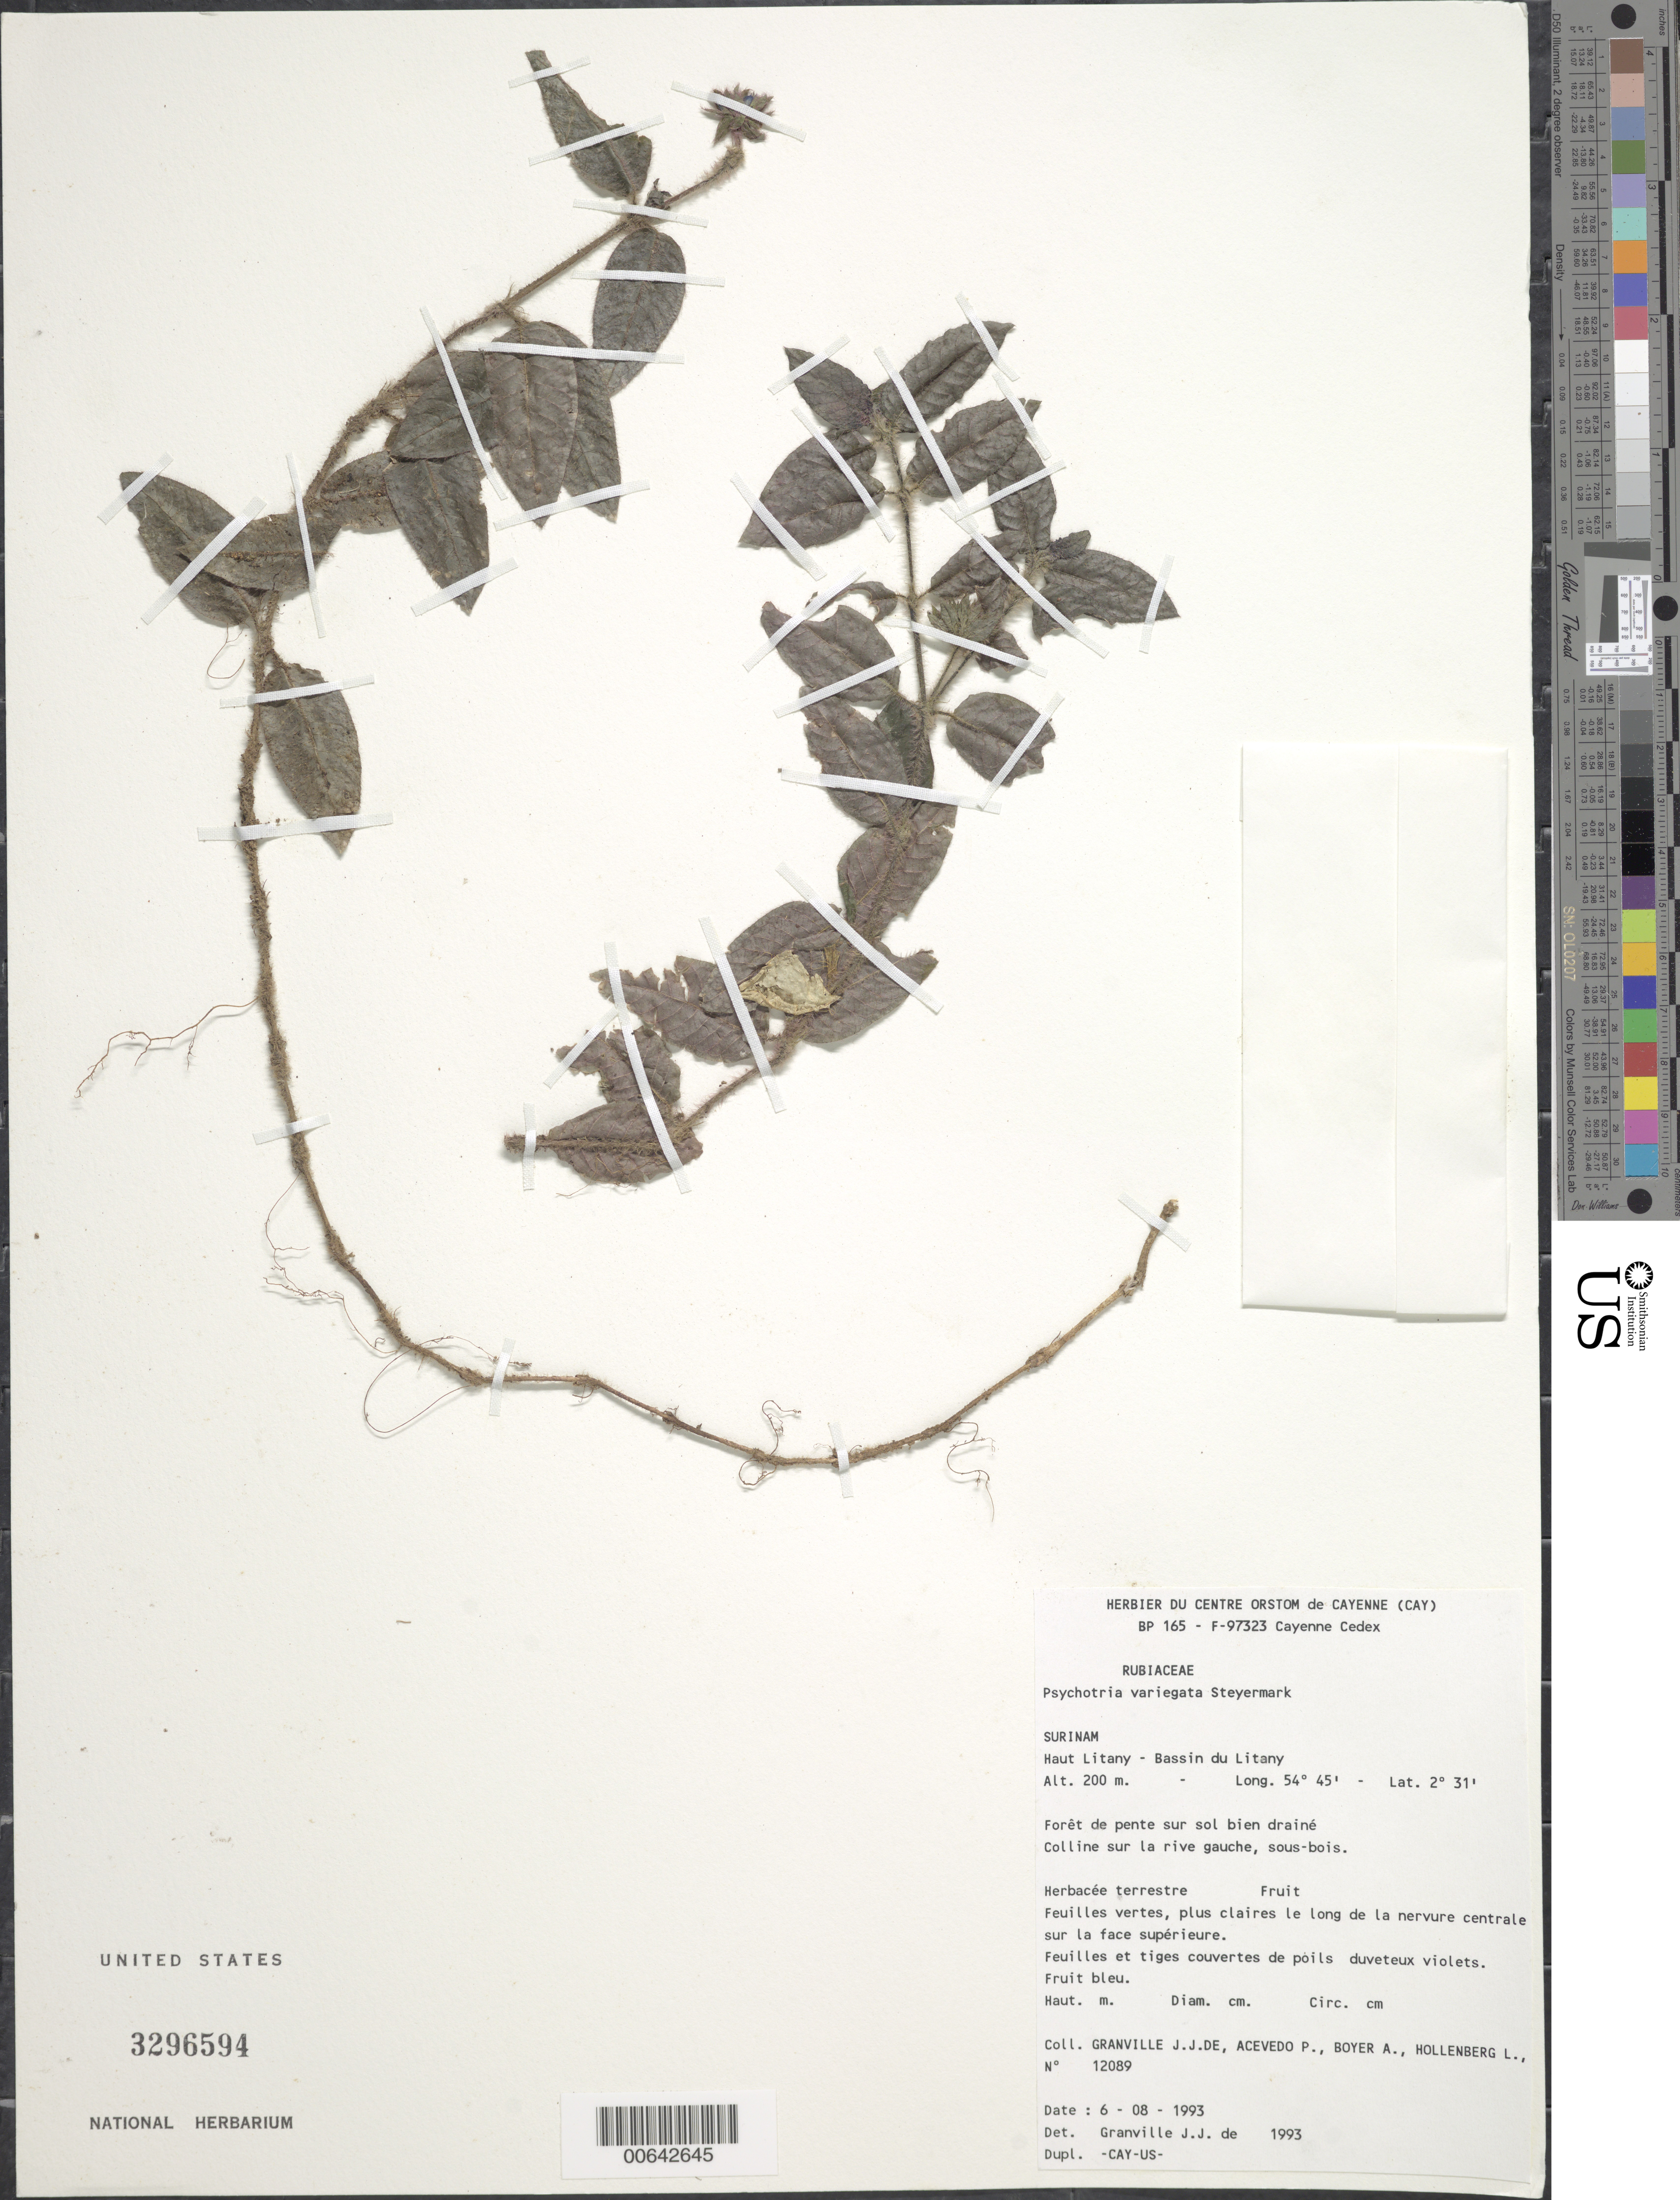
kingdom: Plantae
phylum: Tracheophyta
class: Magnoliopsida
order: Gentianales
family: Rubiaceae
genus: Palicourea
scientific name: Palicourea debilis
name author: (Müll. Arg.) Delprete & J.H. Kirkbr.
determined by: Kirkbride, J. H., Jr.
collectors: J.-J. de Granville, P. Acevedo-Rodr., A. Boyer & L. Hollenberg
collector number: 12089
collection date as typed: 6-Aug-93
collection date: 1993-08-06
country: Suriname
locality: Haut Litany, Bassin du Litany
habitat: Foret de pente sur sol bien draine. Colline sur la rive gauche, sous-bois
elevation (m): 200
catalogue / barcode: US 3296594